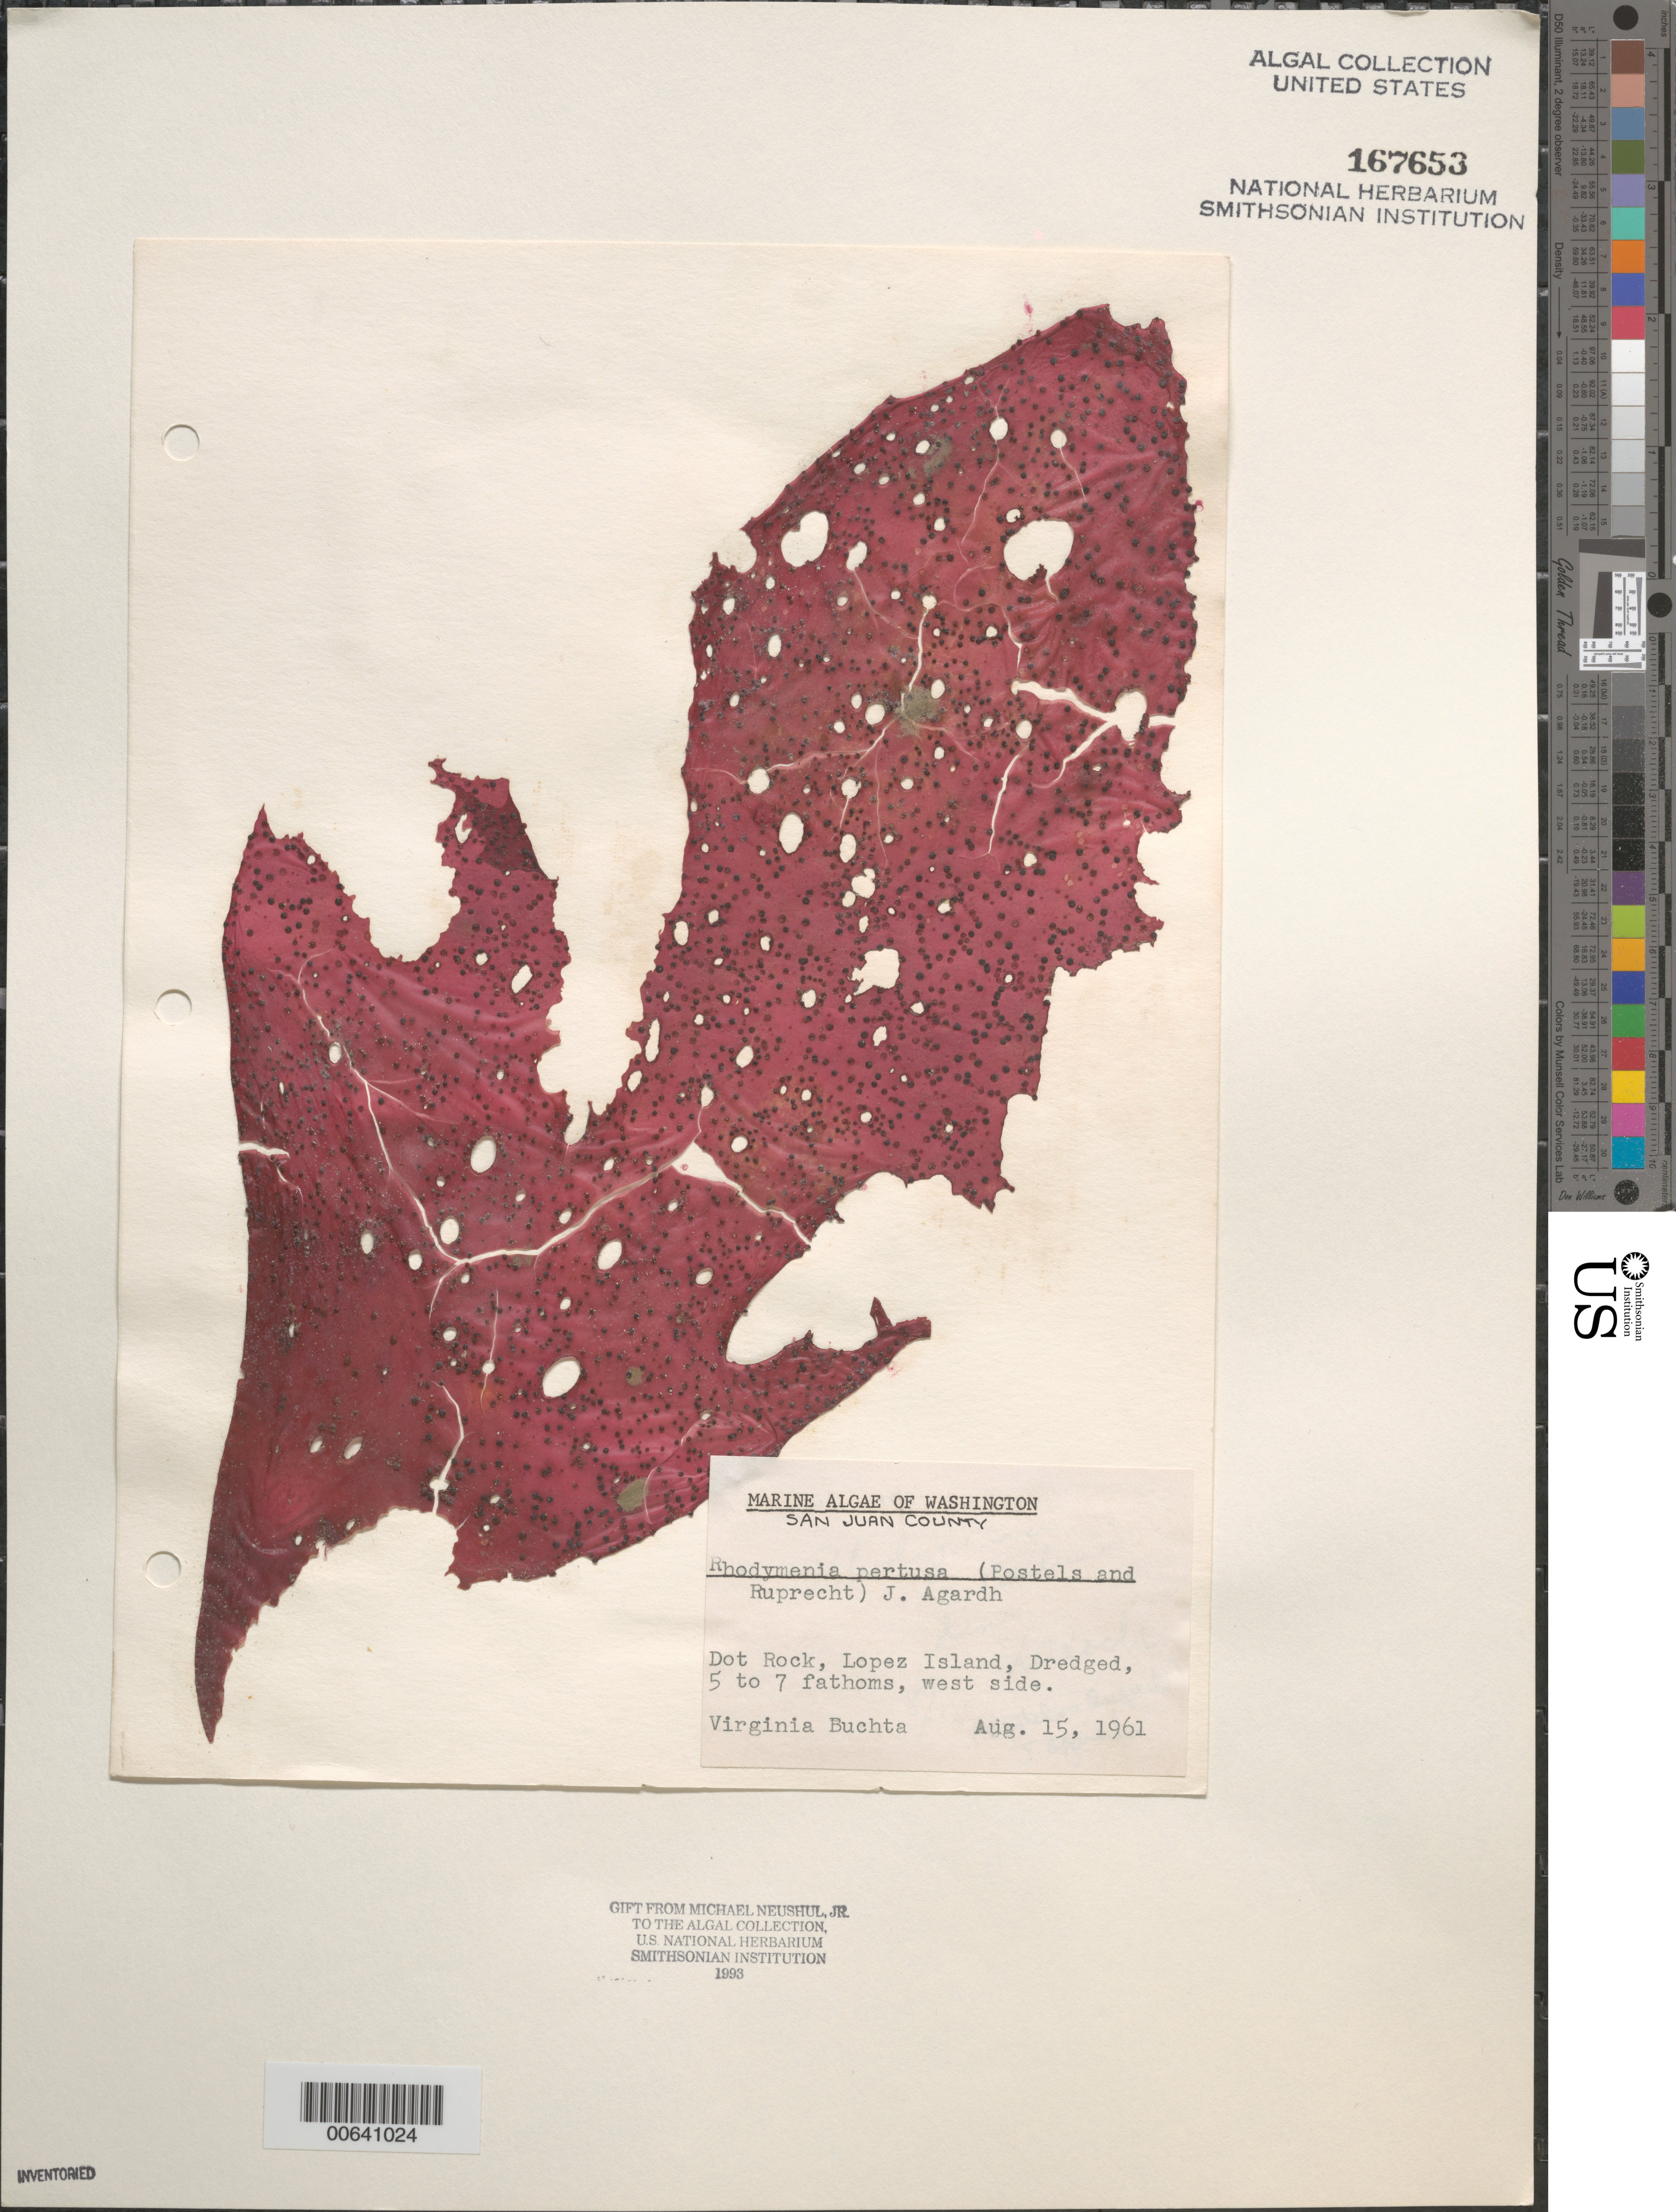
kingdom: Plantae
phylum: Rhodophyta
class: Florideophyceae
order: Rhodymeniales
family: Rhodymeniaceae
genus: Rhodymenia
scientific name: Rhodymenia pertusa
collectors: V. Buchta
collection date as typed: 15 Aug 1961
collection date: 1961-08-15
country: United States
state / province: Washington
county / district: San Juan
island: Lopez Island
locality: Dot Rock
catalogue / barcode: US 167653